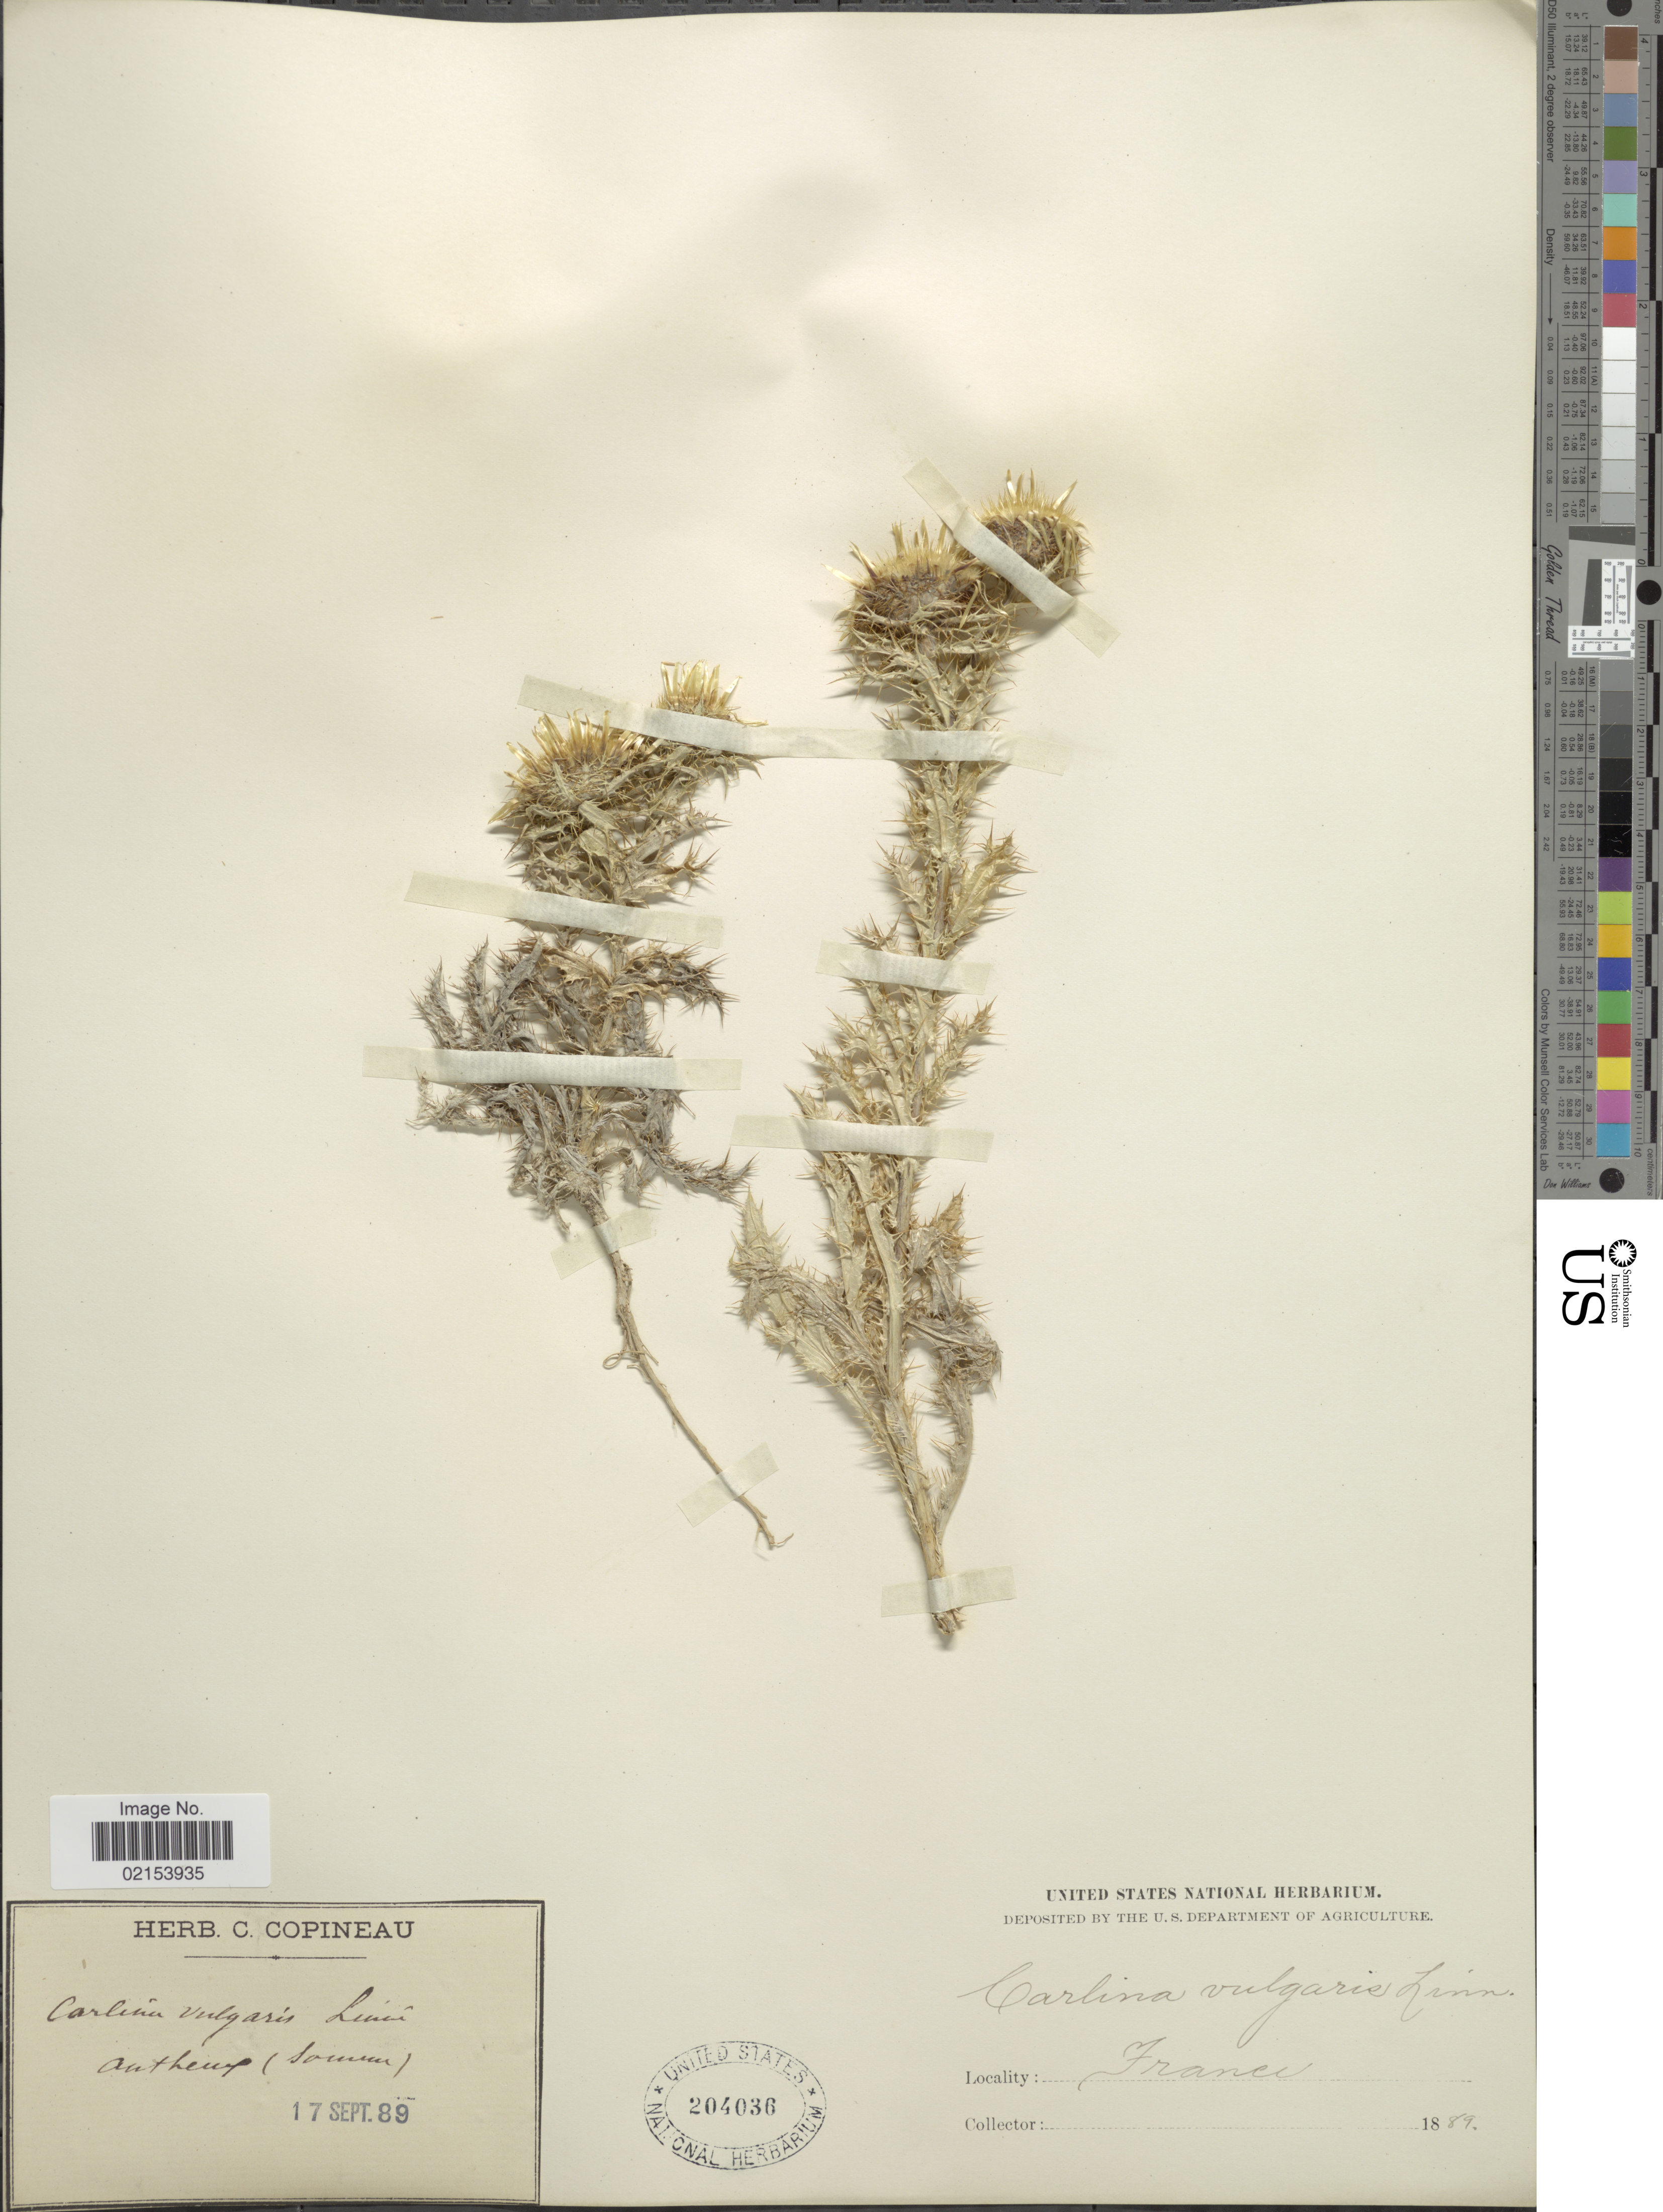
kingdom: Plantae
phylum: Tracheophyta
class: Magnoliopsida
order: Asterales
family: Asteraceae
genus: Carlina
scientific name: Carlina vulgaris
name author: L.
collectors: ex herb. C. Copineau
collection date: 1889-09-17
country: France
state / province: Hauts-de-France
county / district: Somme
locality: Autheux (Somme)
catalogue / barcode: US 204036